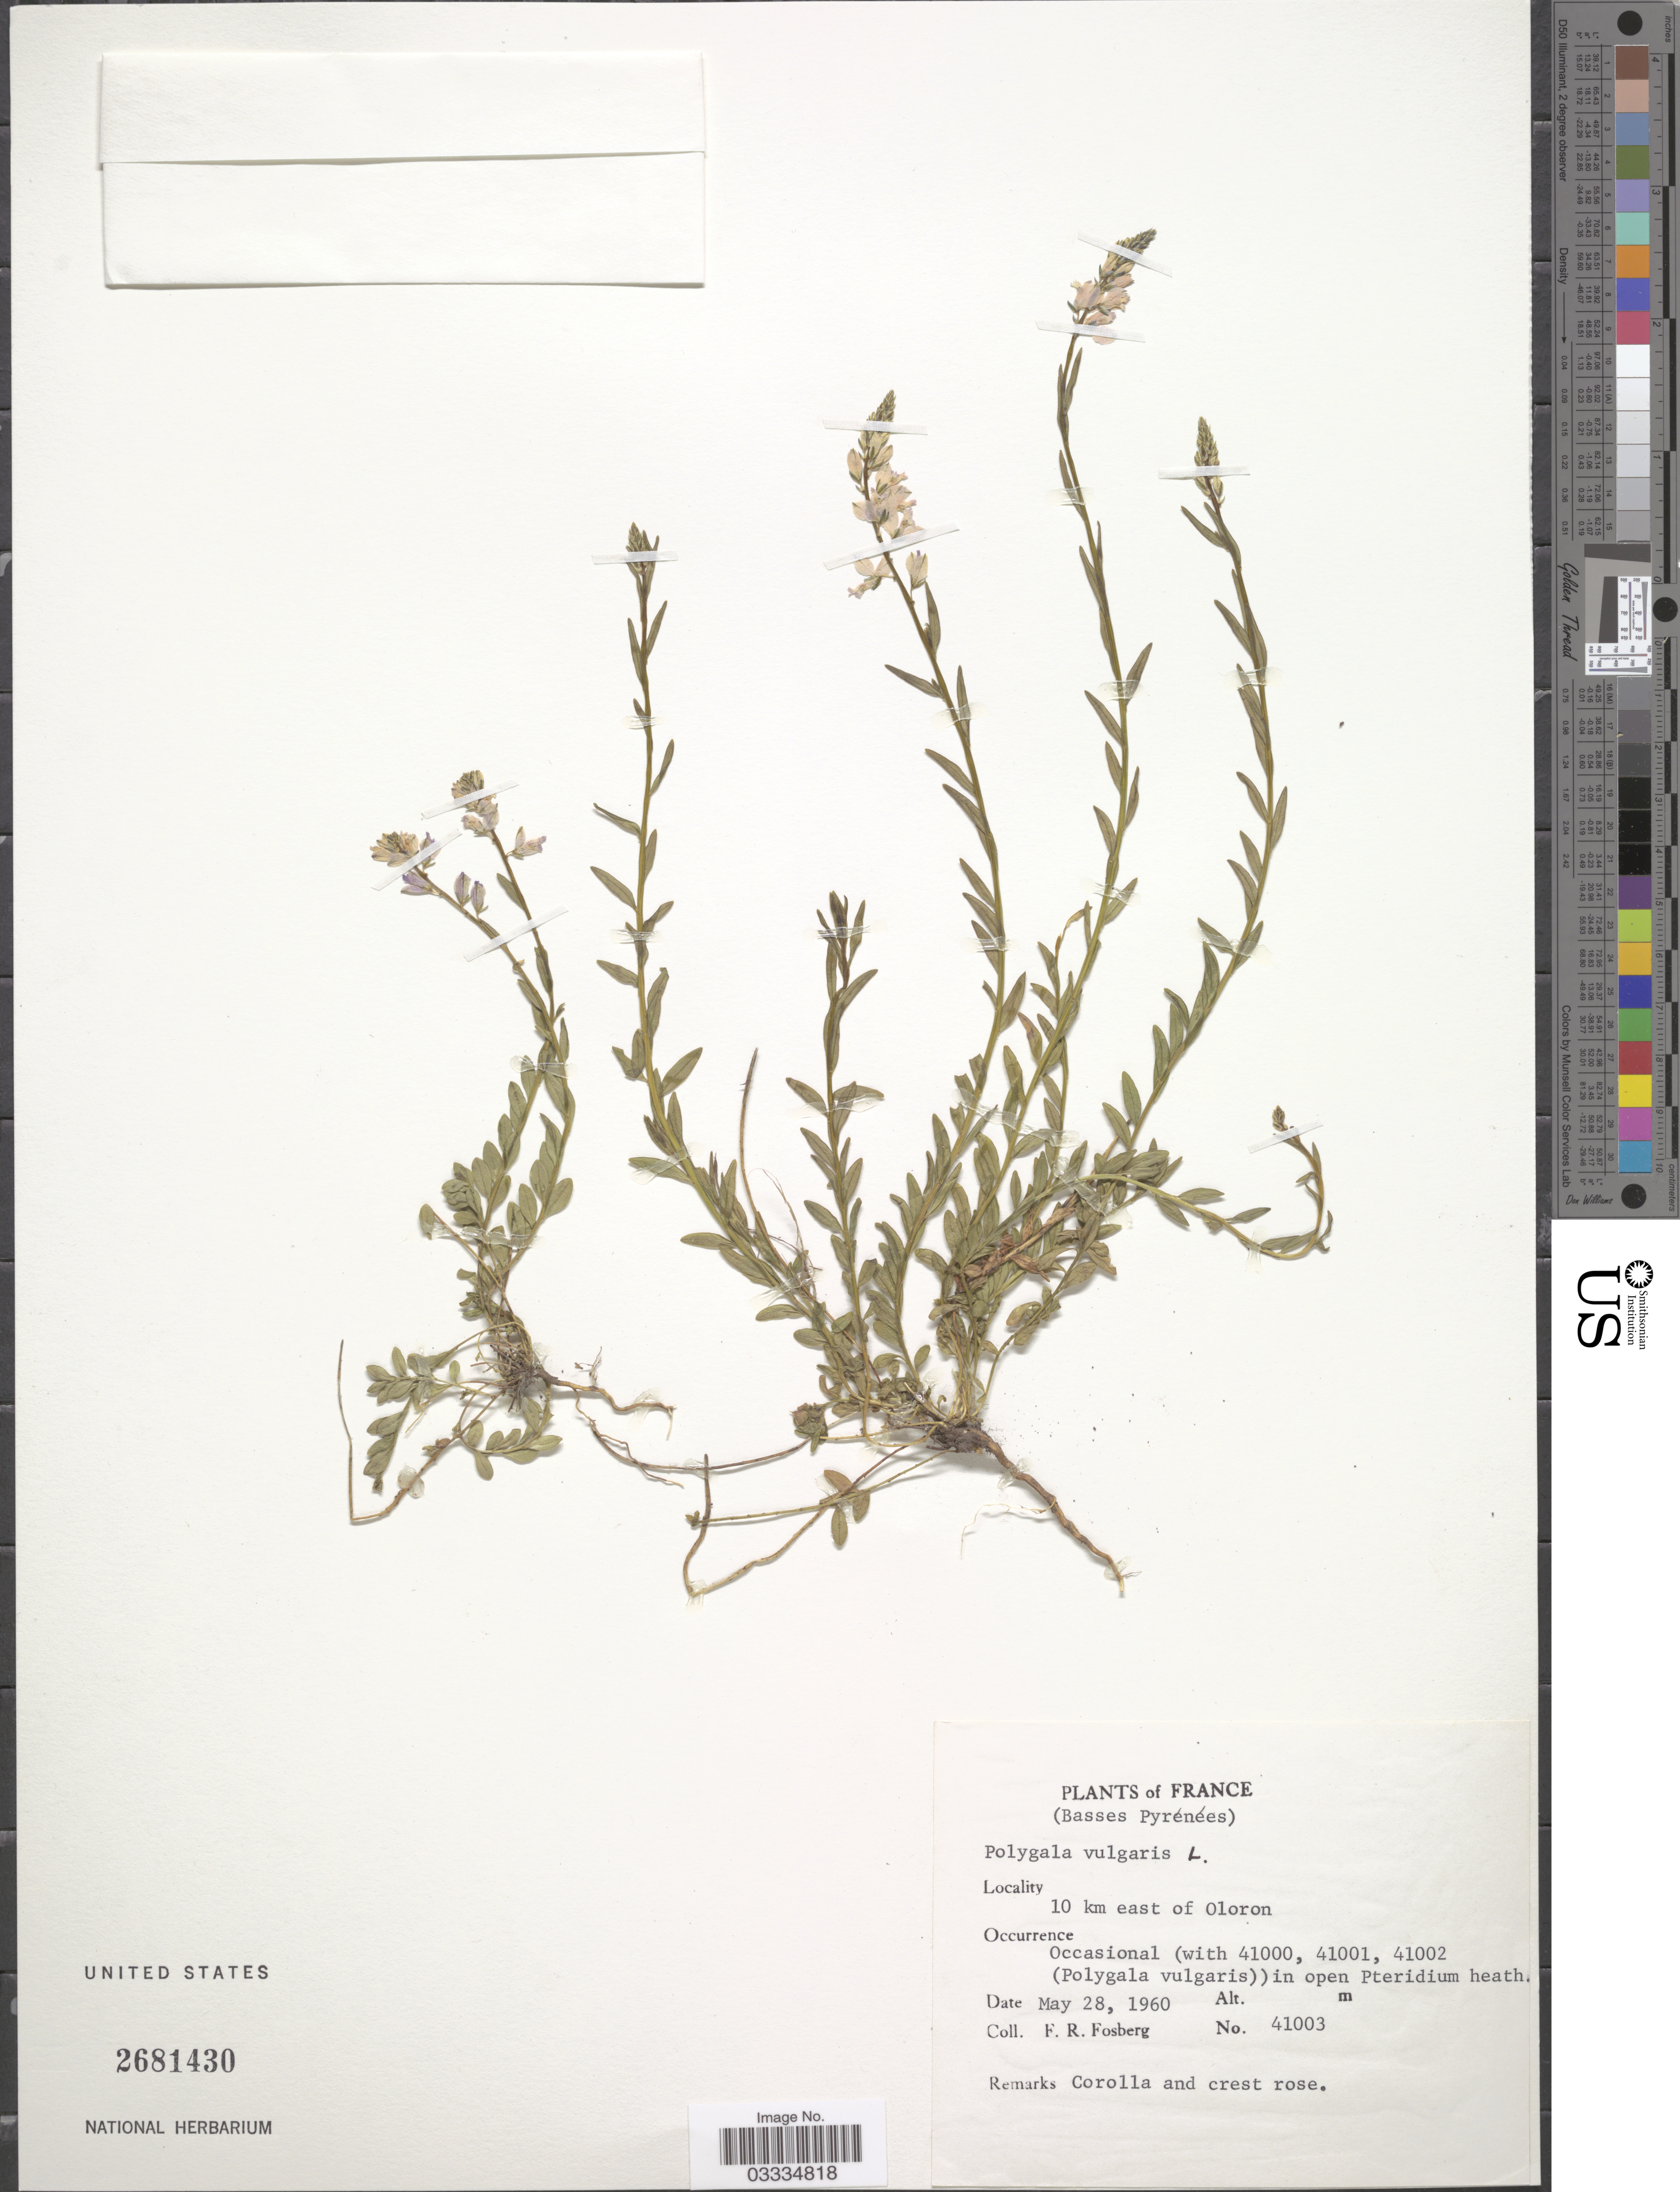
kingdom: Plantae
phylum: Tracheophyta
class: Magnoliopsida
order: Fabales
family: Polygalaceae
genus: Polygala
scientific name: Polygala vulgaris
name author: L.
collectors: F. R. Fosberg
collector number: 41003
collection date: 1960-05-28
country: France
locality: (Basses Pyrénée) 10 km east of Oloron.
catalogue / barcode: US 2681430